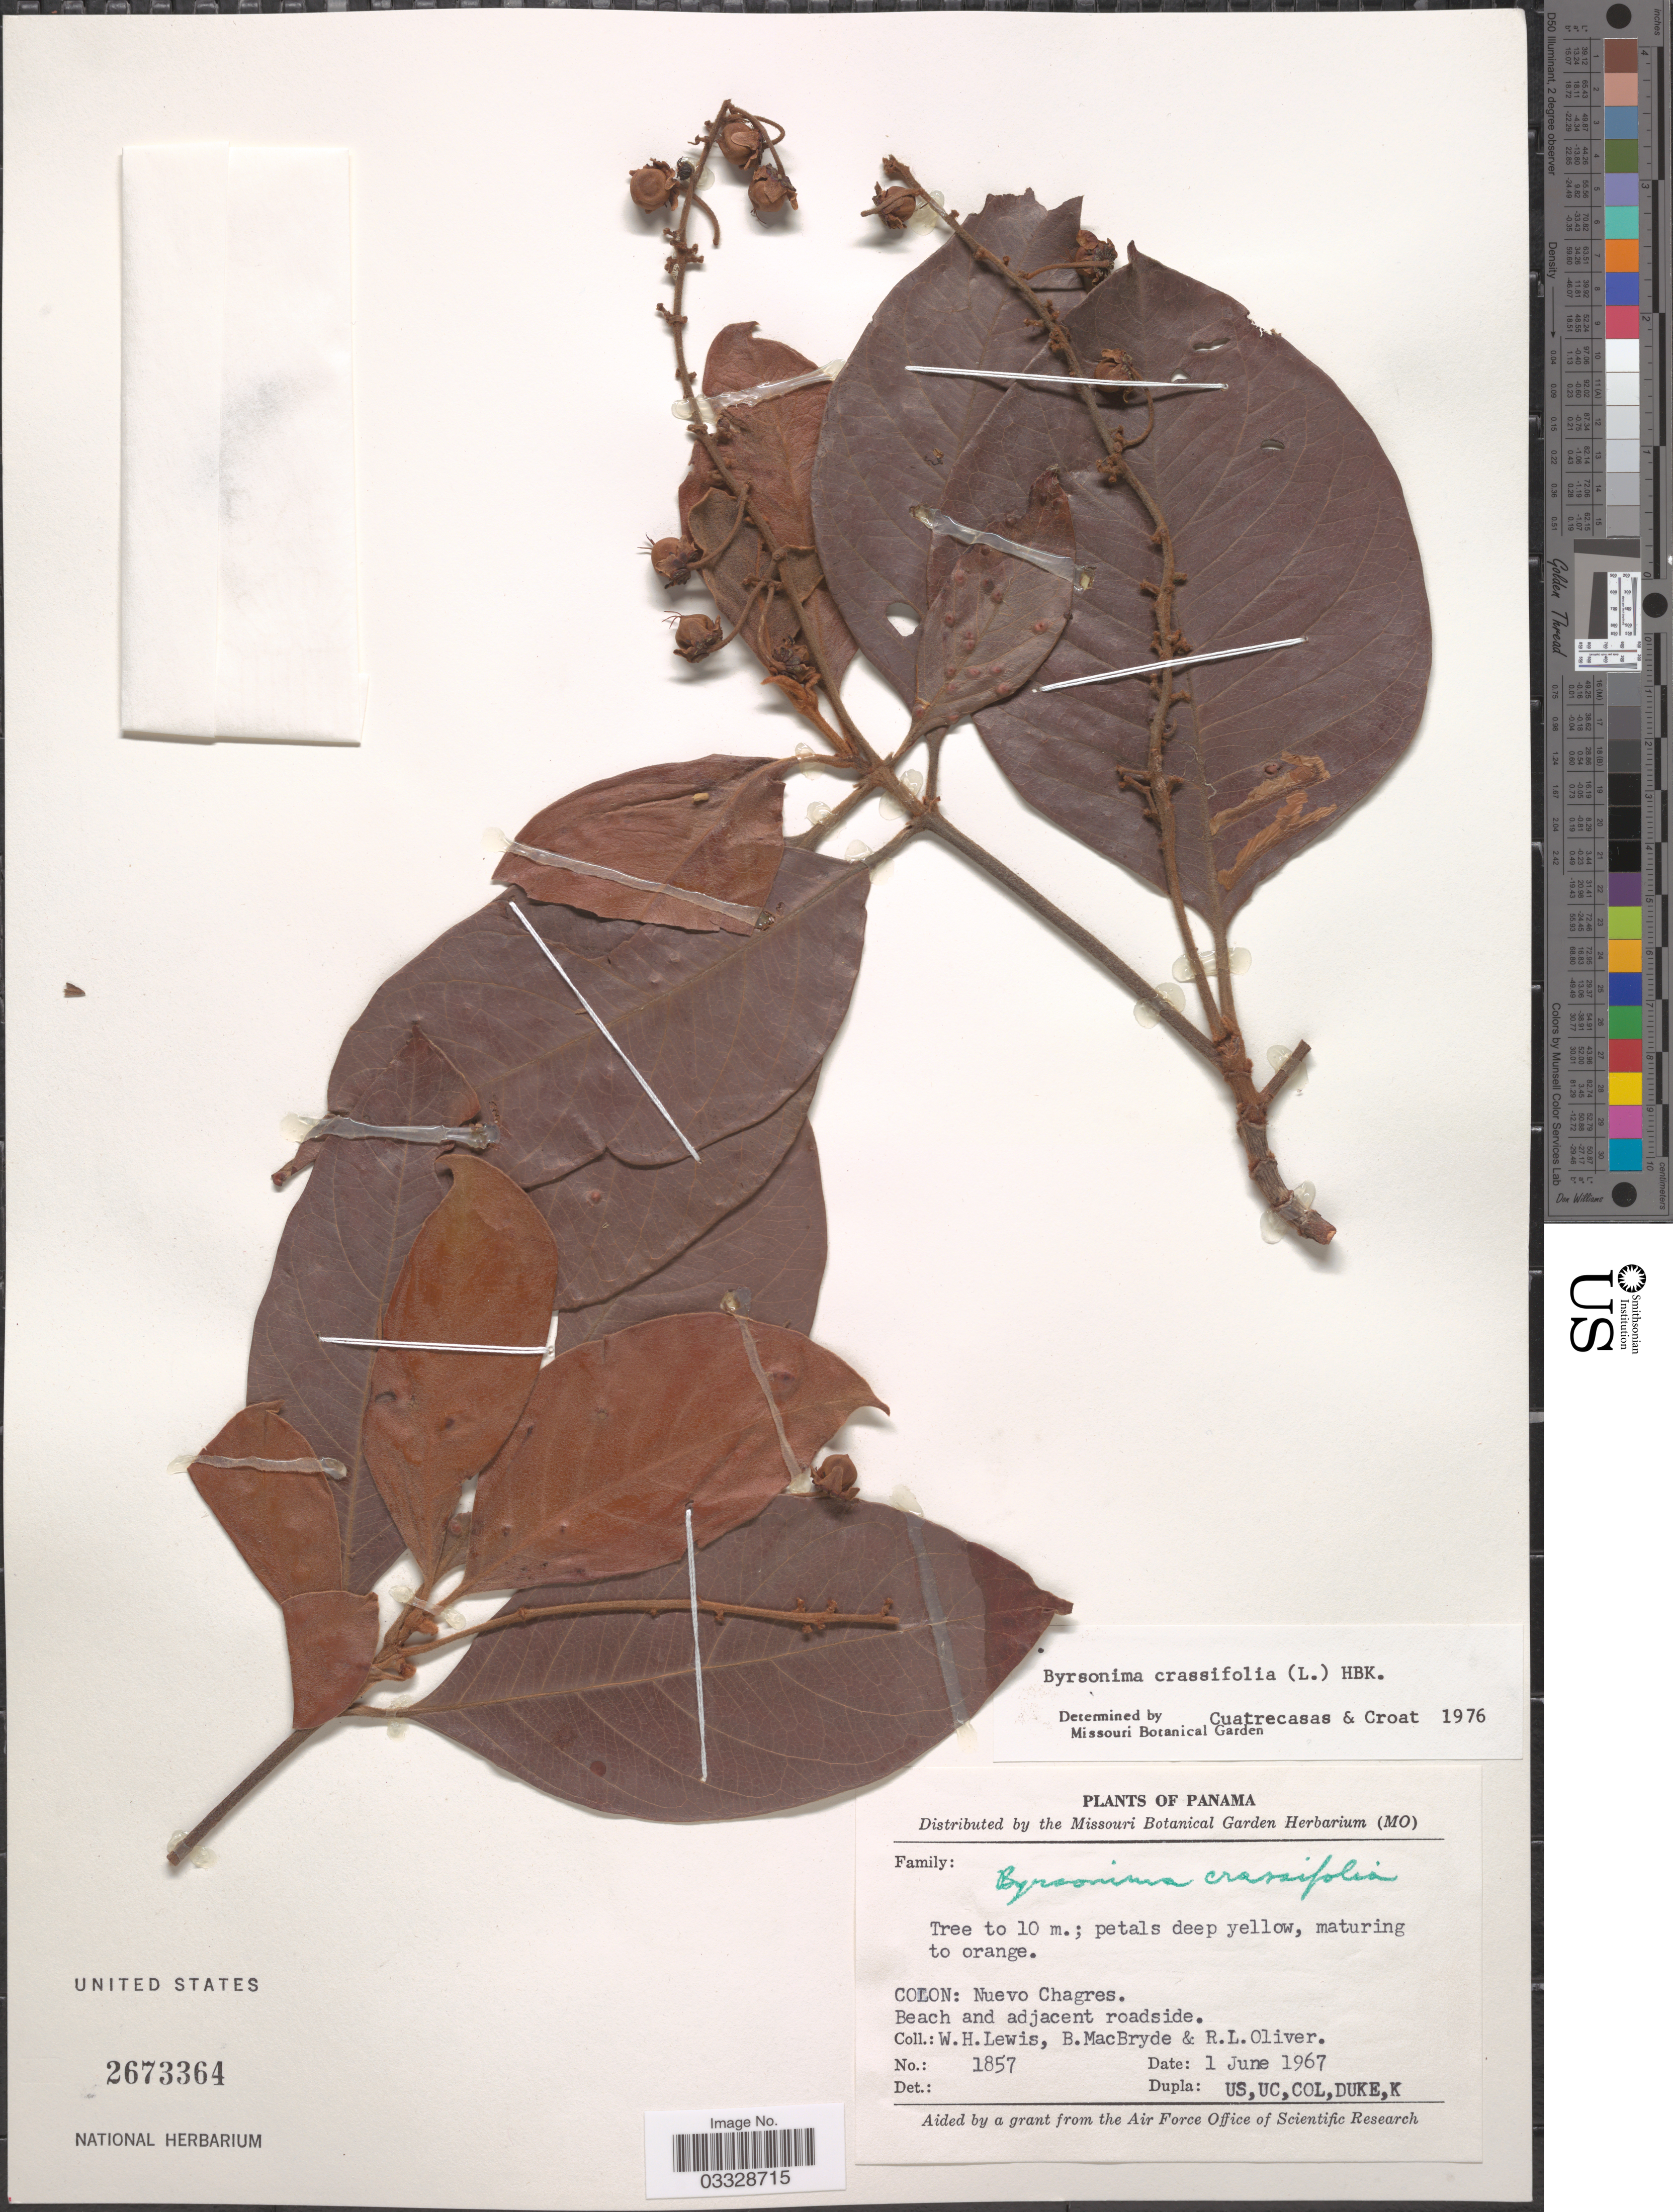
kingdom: Plantae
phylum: Tracheophyta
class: Magnoliopsida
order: Malpighiales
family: Malpighiaceae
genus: Byrsonima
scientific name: Byrsonima crassifolia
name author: (L.) Kunth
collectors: W. H. Lewis, B. MacBryde & R. Oliver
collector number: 1857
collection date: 1967-06-01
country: Panama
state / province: Colón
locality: Nuevo Chagres.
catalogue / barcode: US 2673364